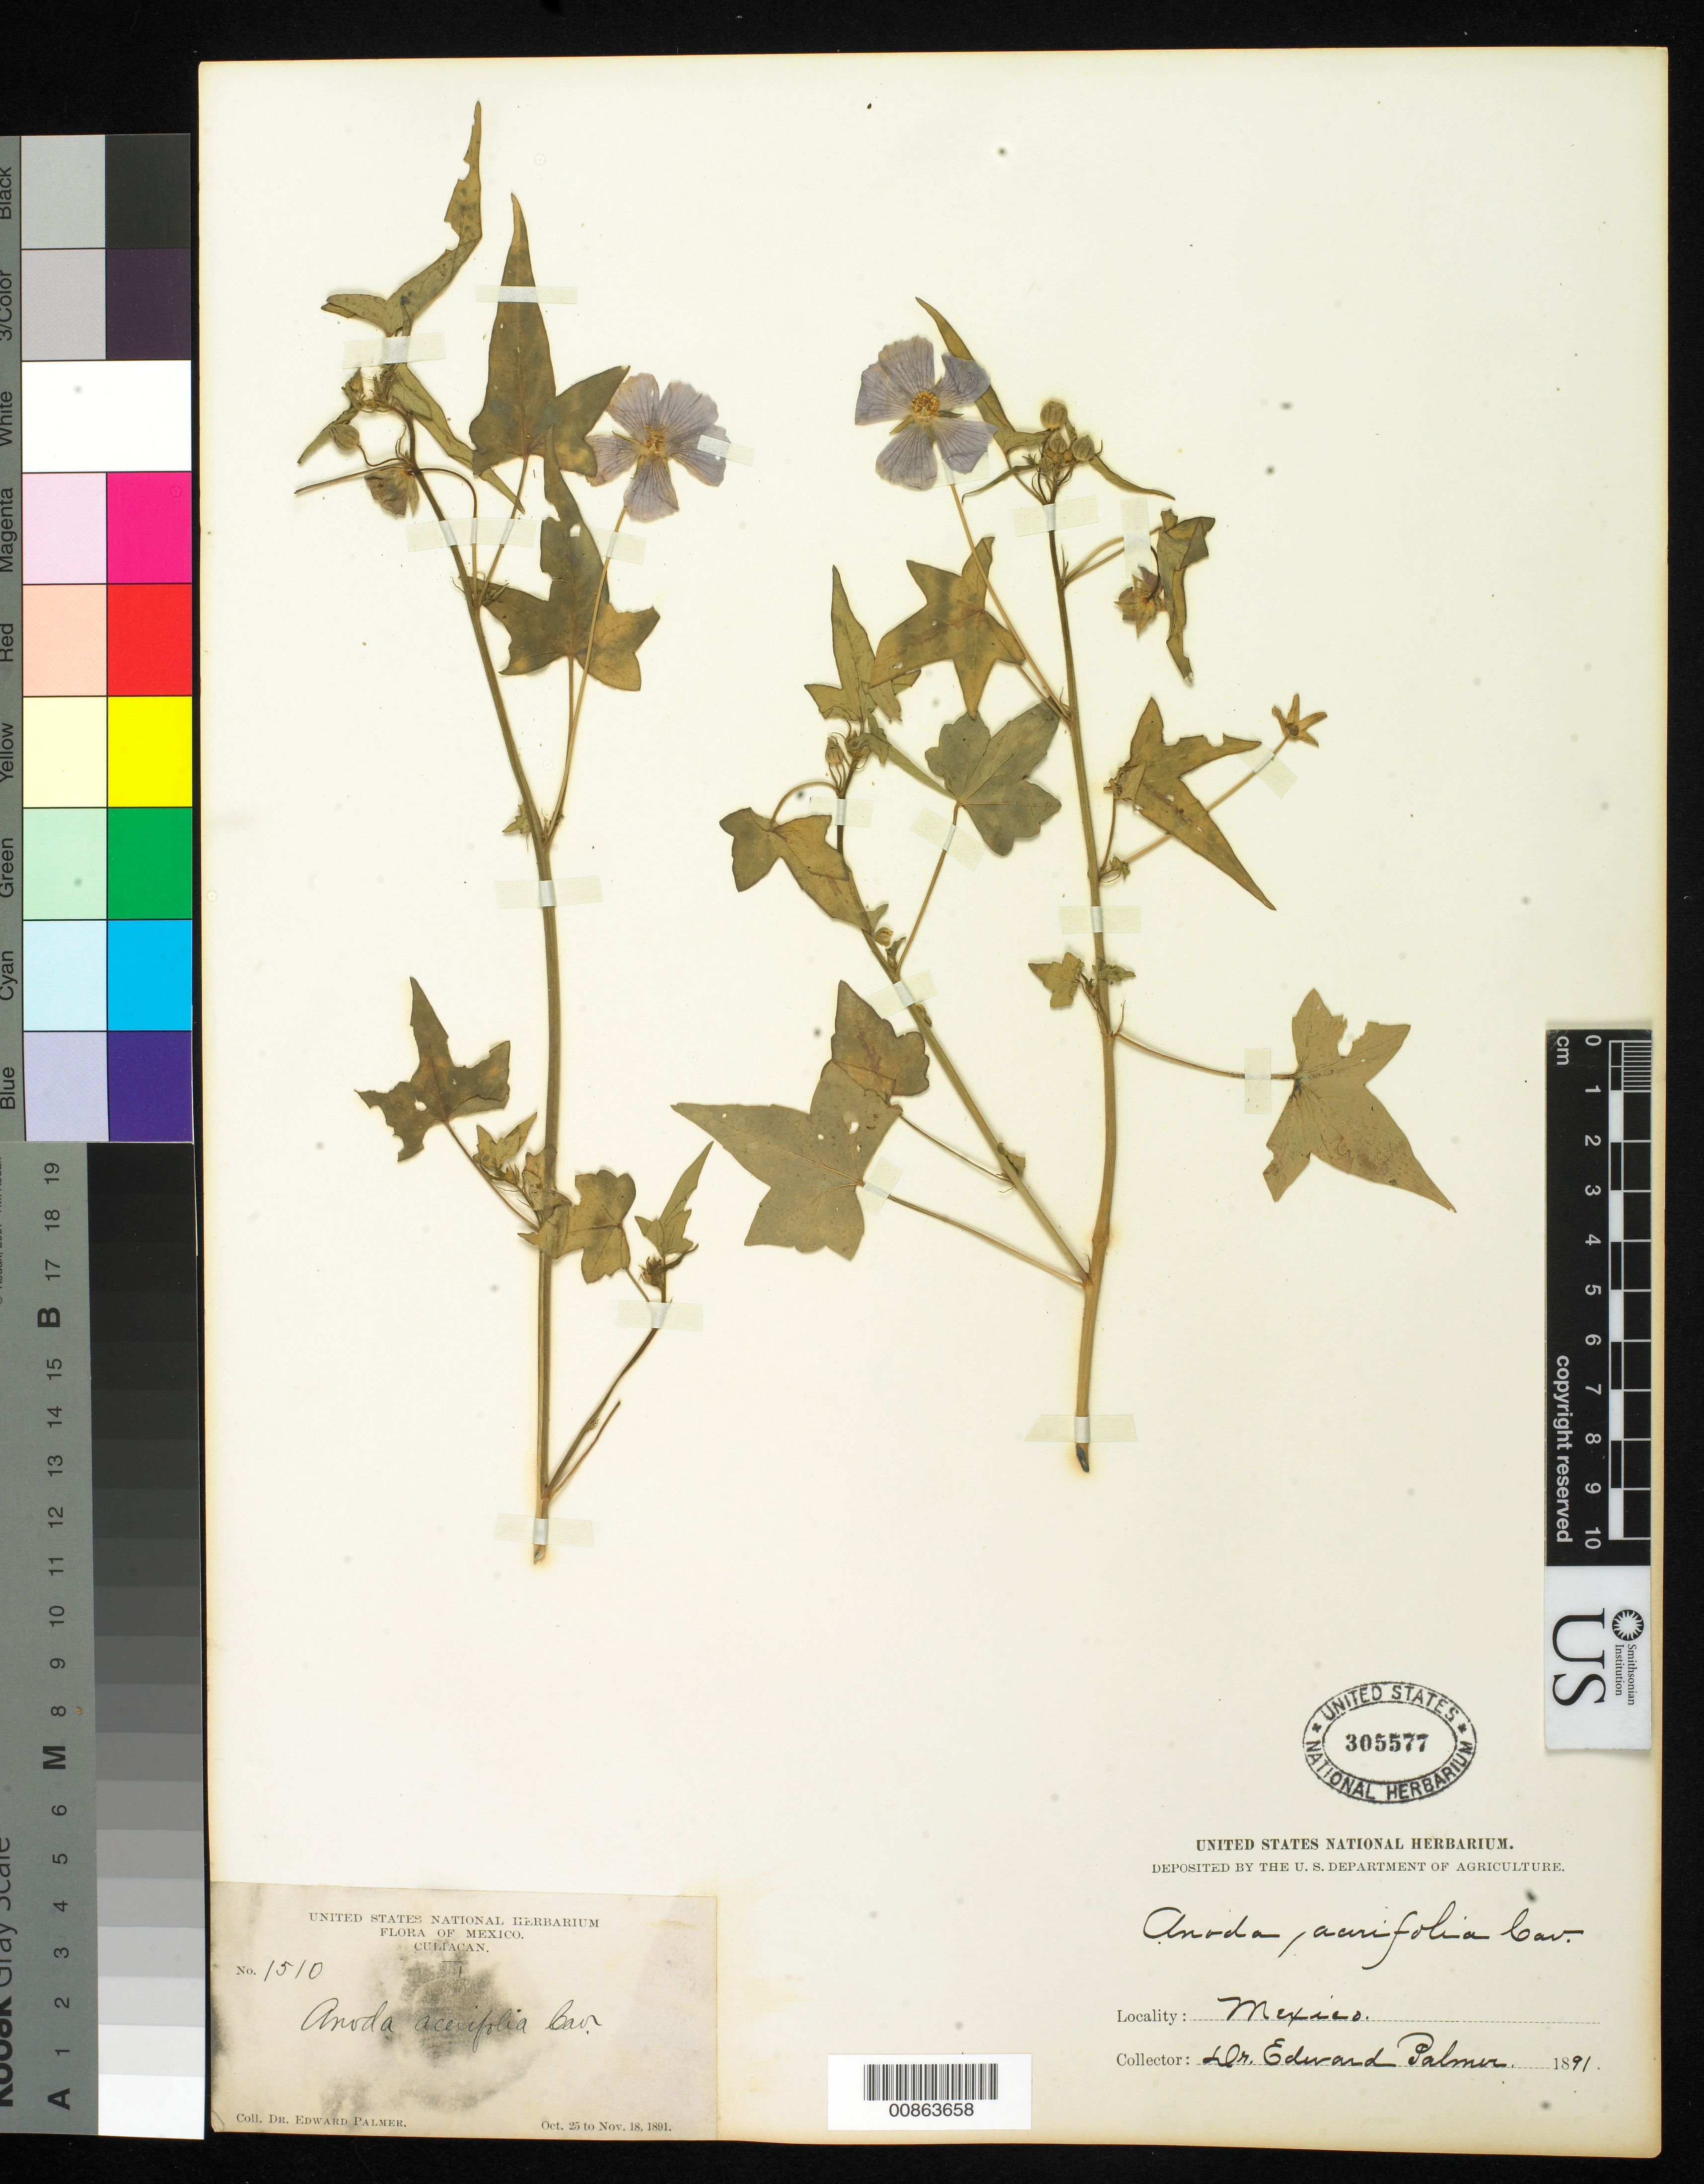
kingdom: Plantae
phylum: Tracheophyta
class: Magnoliopsida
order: Malvales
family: Malvaceae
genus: Anoda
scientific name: Anoda acerifolia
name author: Cav.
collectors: E. Palmer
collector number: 1510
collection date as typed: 25 Oct 1891 to 18 Nov 1891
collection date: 1891-10-25/1891-11-18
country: Mexico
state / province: Sinaloa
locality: Culiacan, Sinaloa.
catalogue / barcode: US 305577